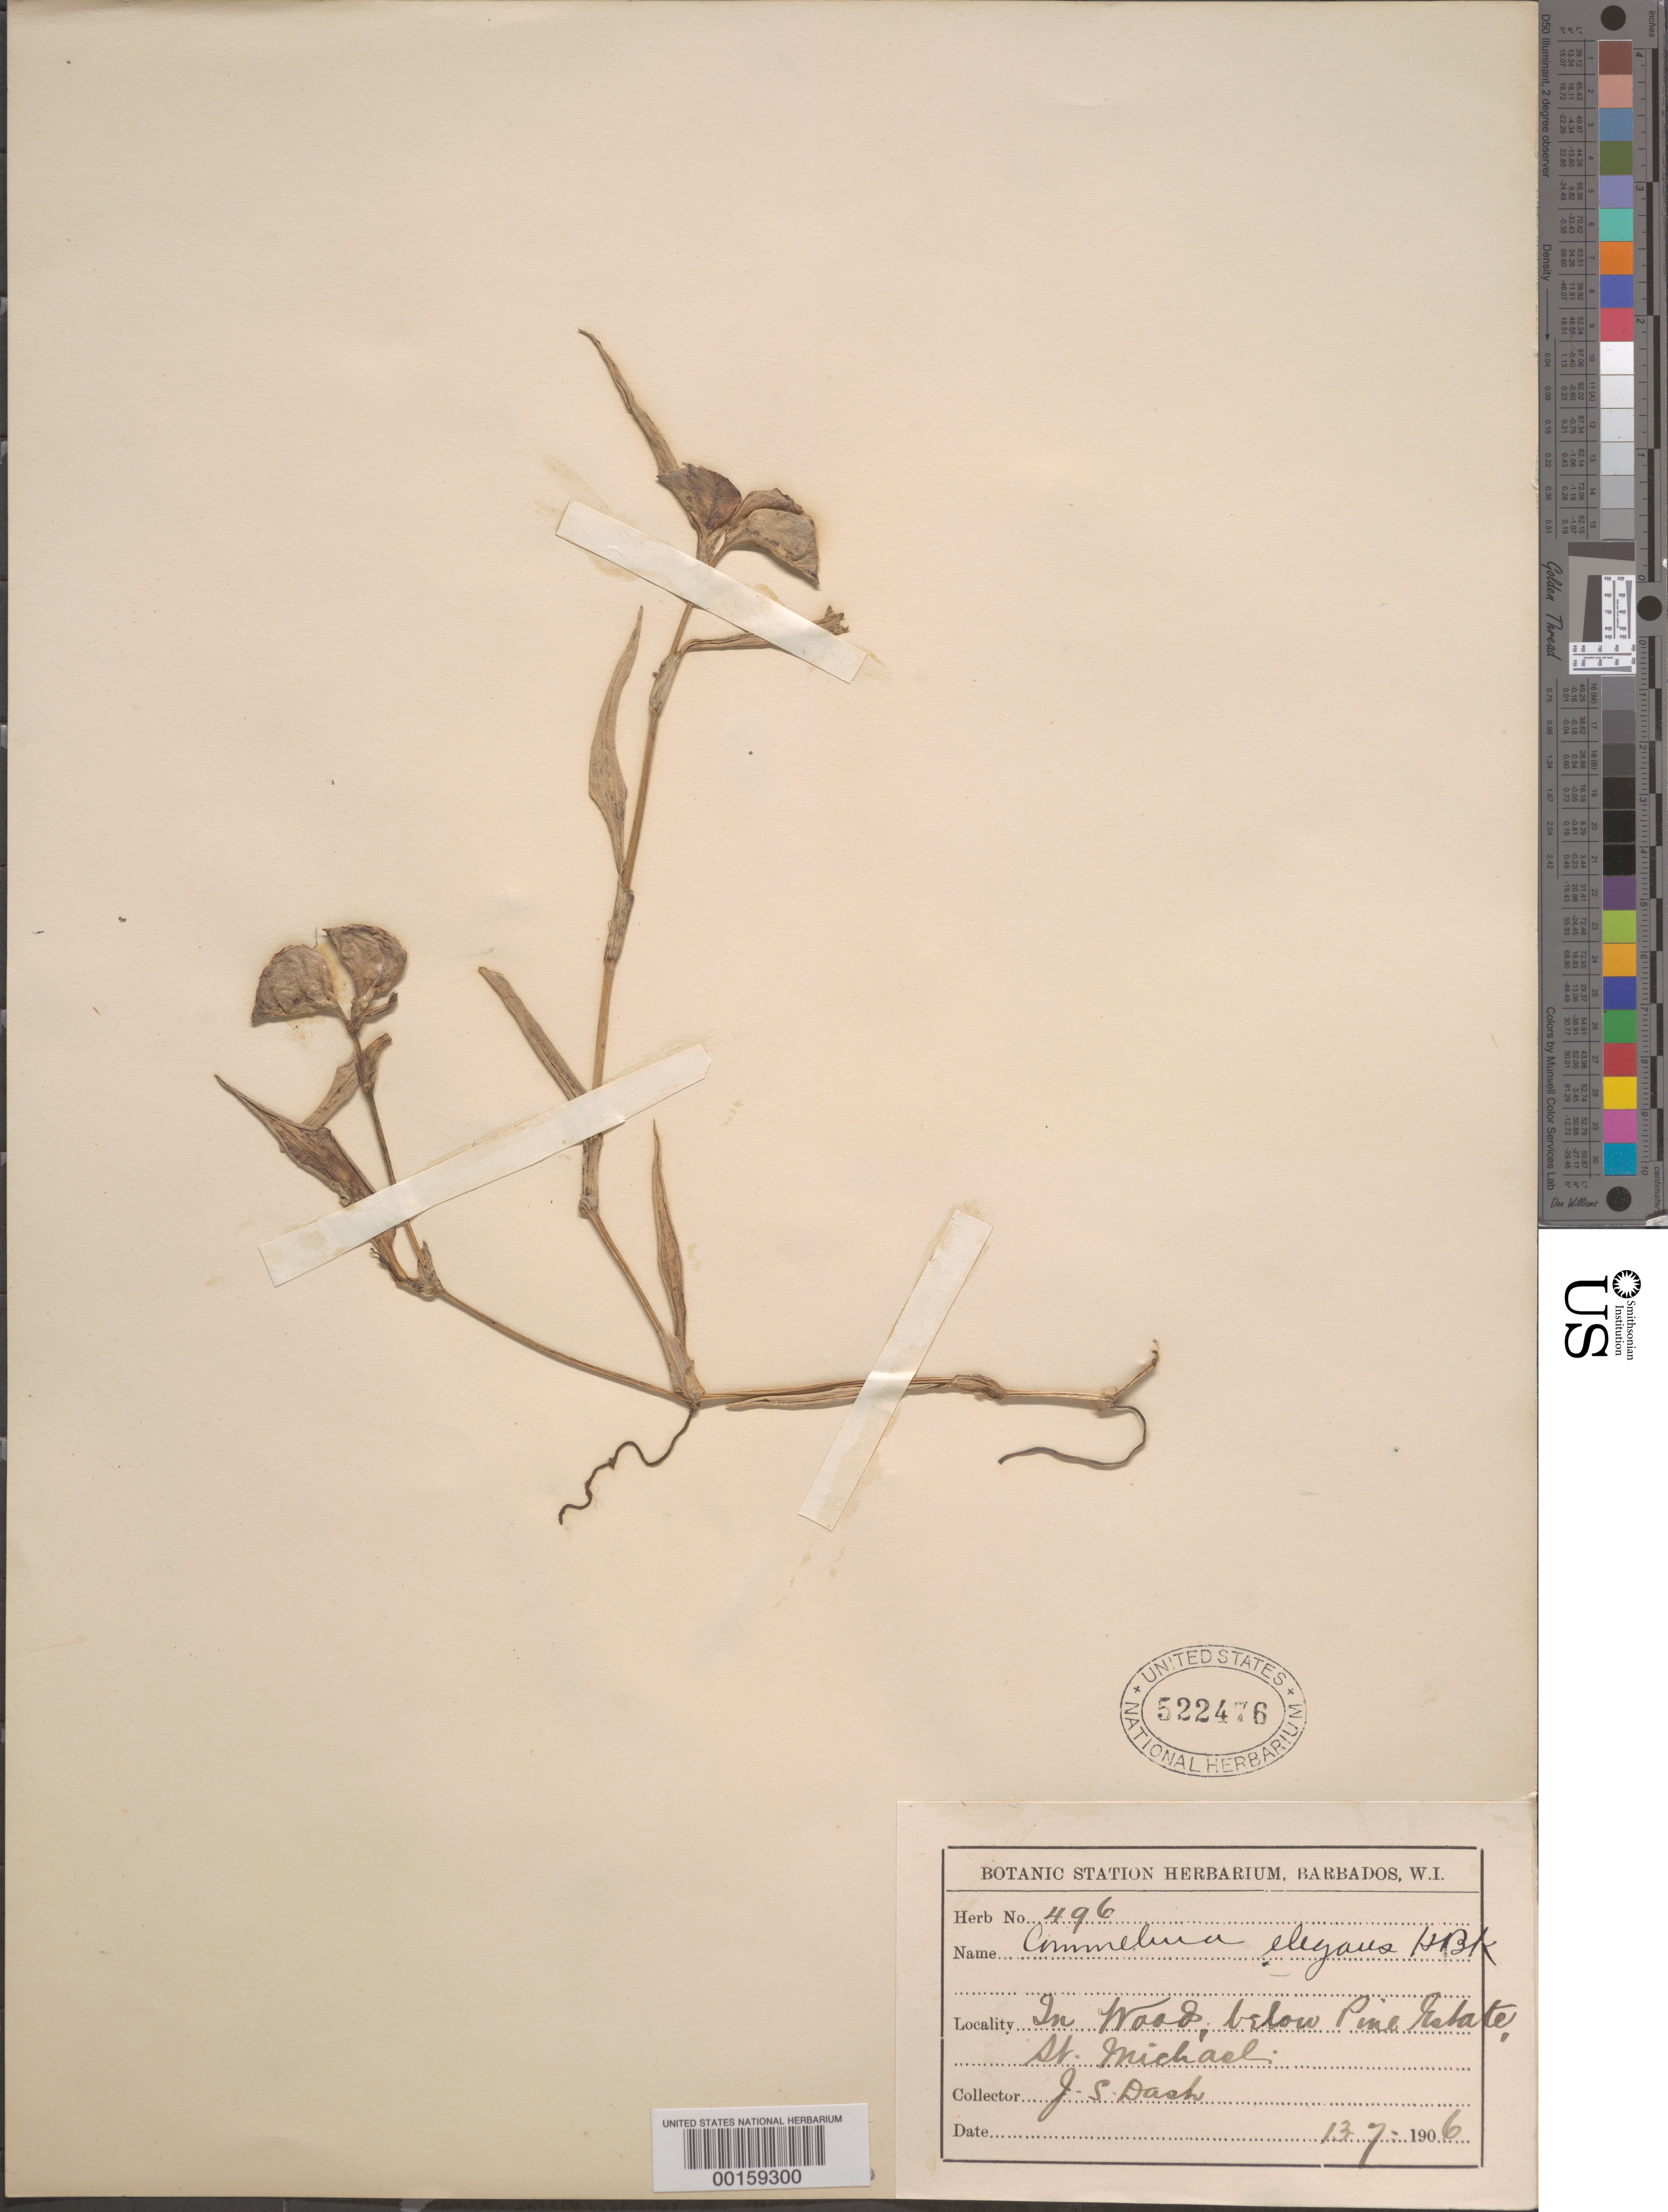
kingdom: Plantae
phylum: Tracheophyta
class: Liliopsida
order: Commelinales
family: Commelinaceae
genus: Commelina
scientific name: Commelina erecta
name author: L.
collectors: J. Dash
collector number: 496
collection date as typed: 13 Jul 1906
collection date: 1906-07-13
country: Barbados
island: Windward Is.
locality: St. Michael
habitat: Woods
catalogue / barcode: US 522476